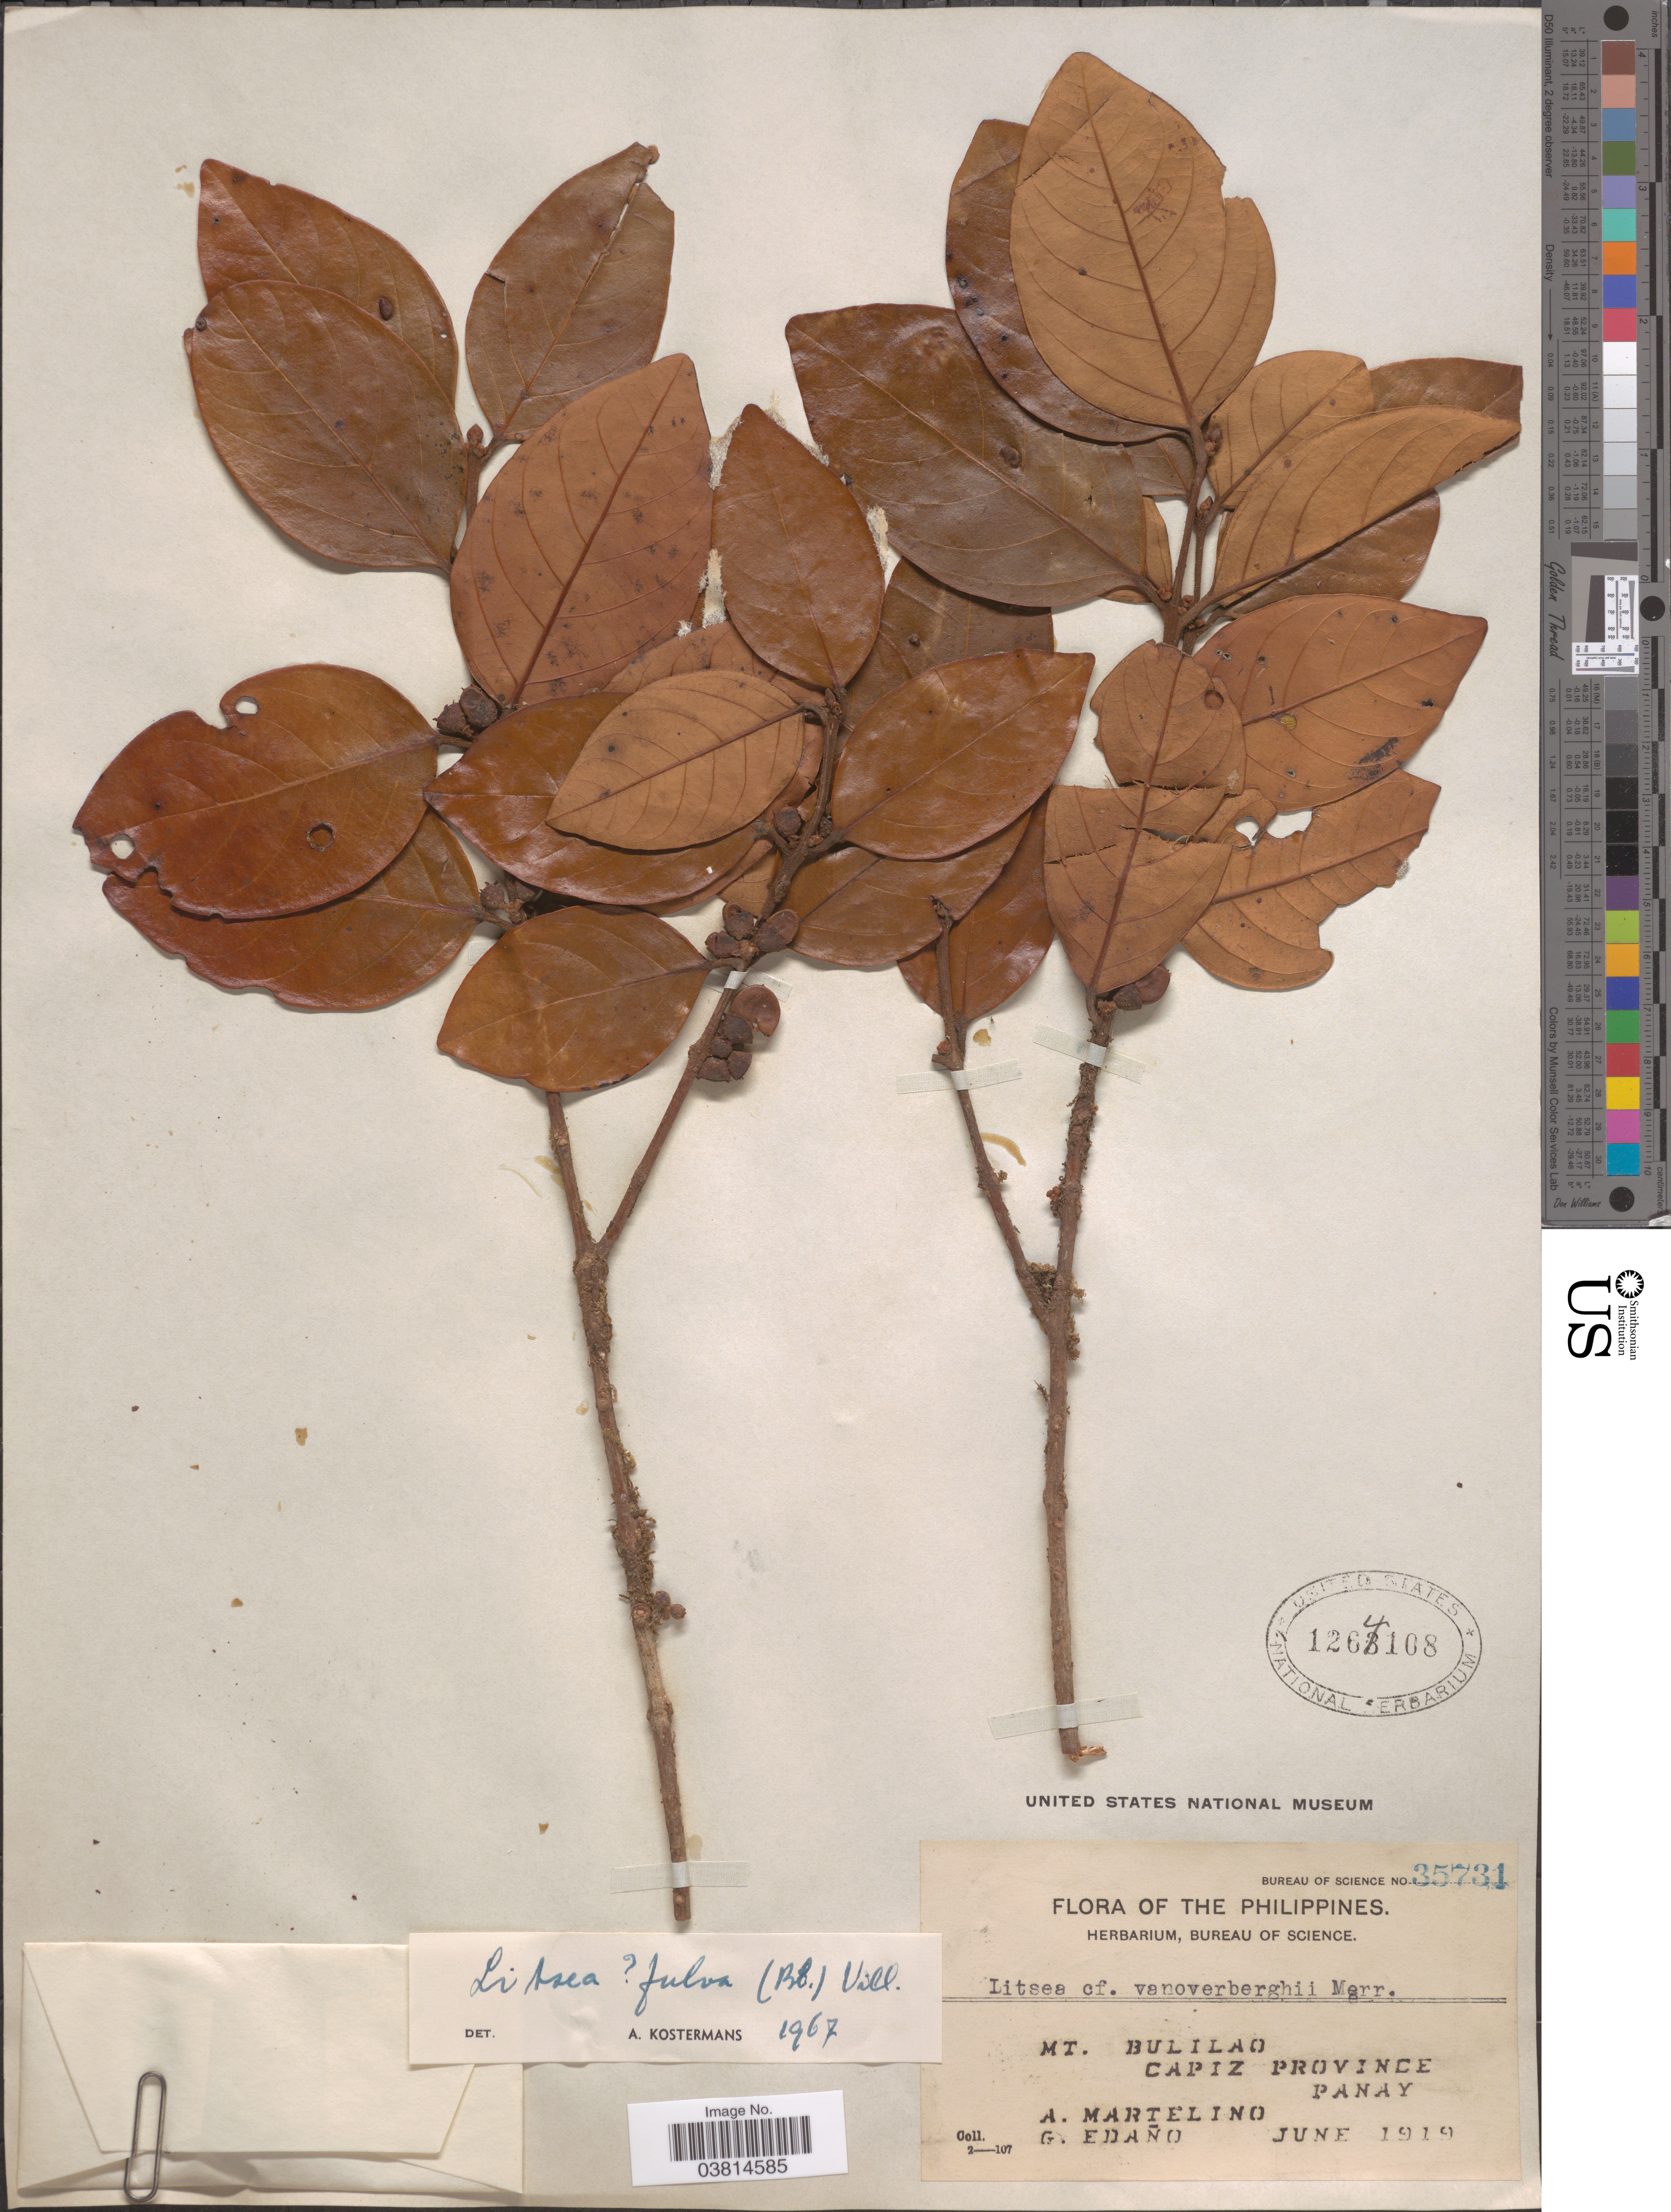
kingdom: Plantae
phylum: Tracheophyta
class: Magnoliopsida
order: Laurales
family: Lauraceae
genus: Litsea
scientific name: Litsea fulva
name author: (Blume) Fern.-Vill.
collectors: A. Martelino & G. Edaño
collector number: Bureau of Science 35731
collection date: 1919-06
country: Philippines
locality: Mt. Bulilao. Capiz Province. Panay.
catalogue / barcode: US 1264108